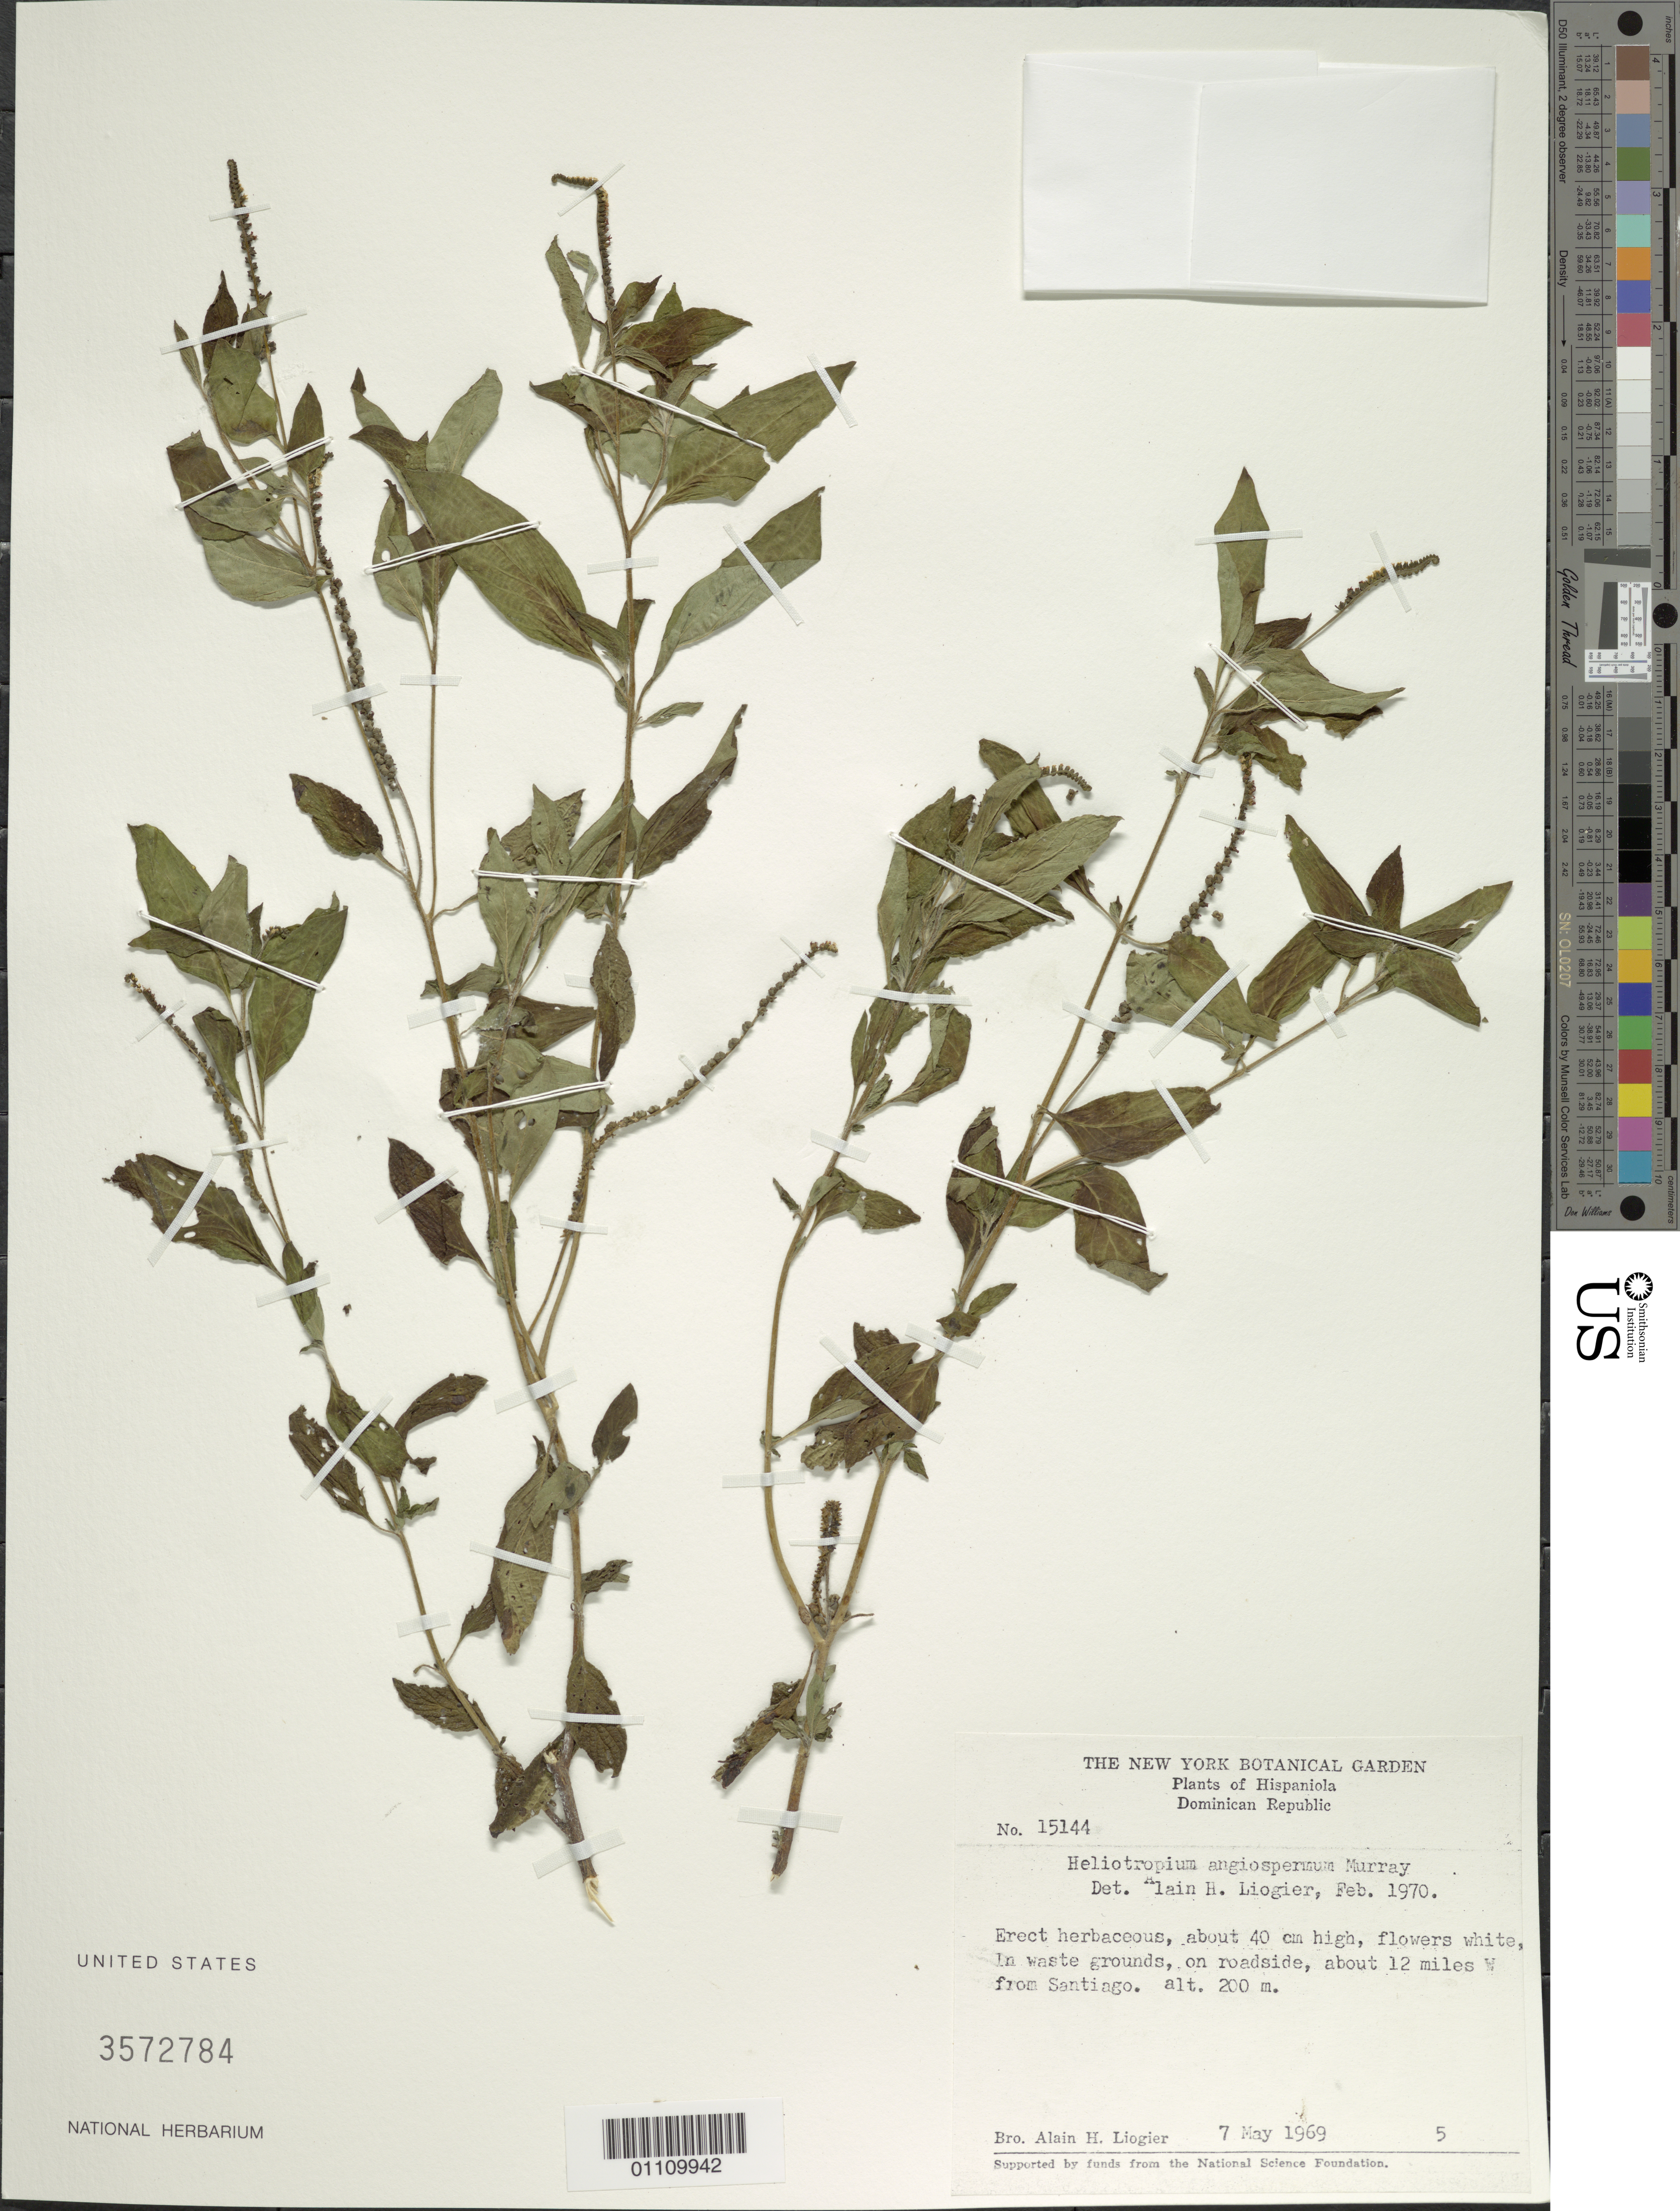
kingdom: Plantae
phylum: Tracheophyta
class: Magnoliopsida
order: Boraginales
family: Heliotropiaceae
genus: Heliotropium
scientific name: Heliotropium angiospermum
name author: Murray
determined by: Liogier, Alain H.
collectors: A. H. Liogier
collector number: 15144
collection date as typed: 07 May 1969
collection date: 1969-05-07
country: Dominican Republic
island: Hispaniola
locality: Santiago, about 12 miles W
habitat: In waste grounds, on roadside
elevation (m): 200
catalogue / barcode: US 3572784